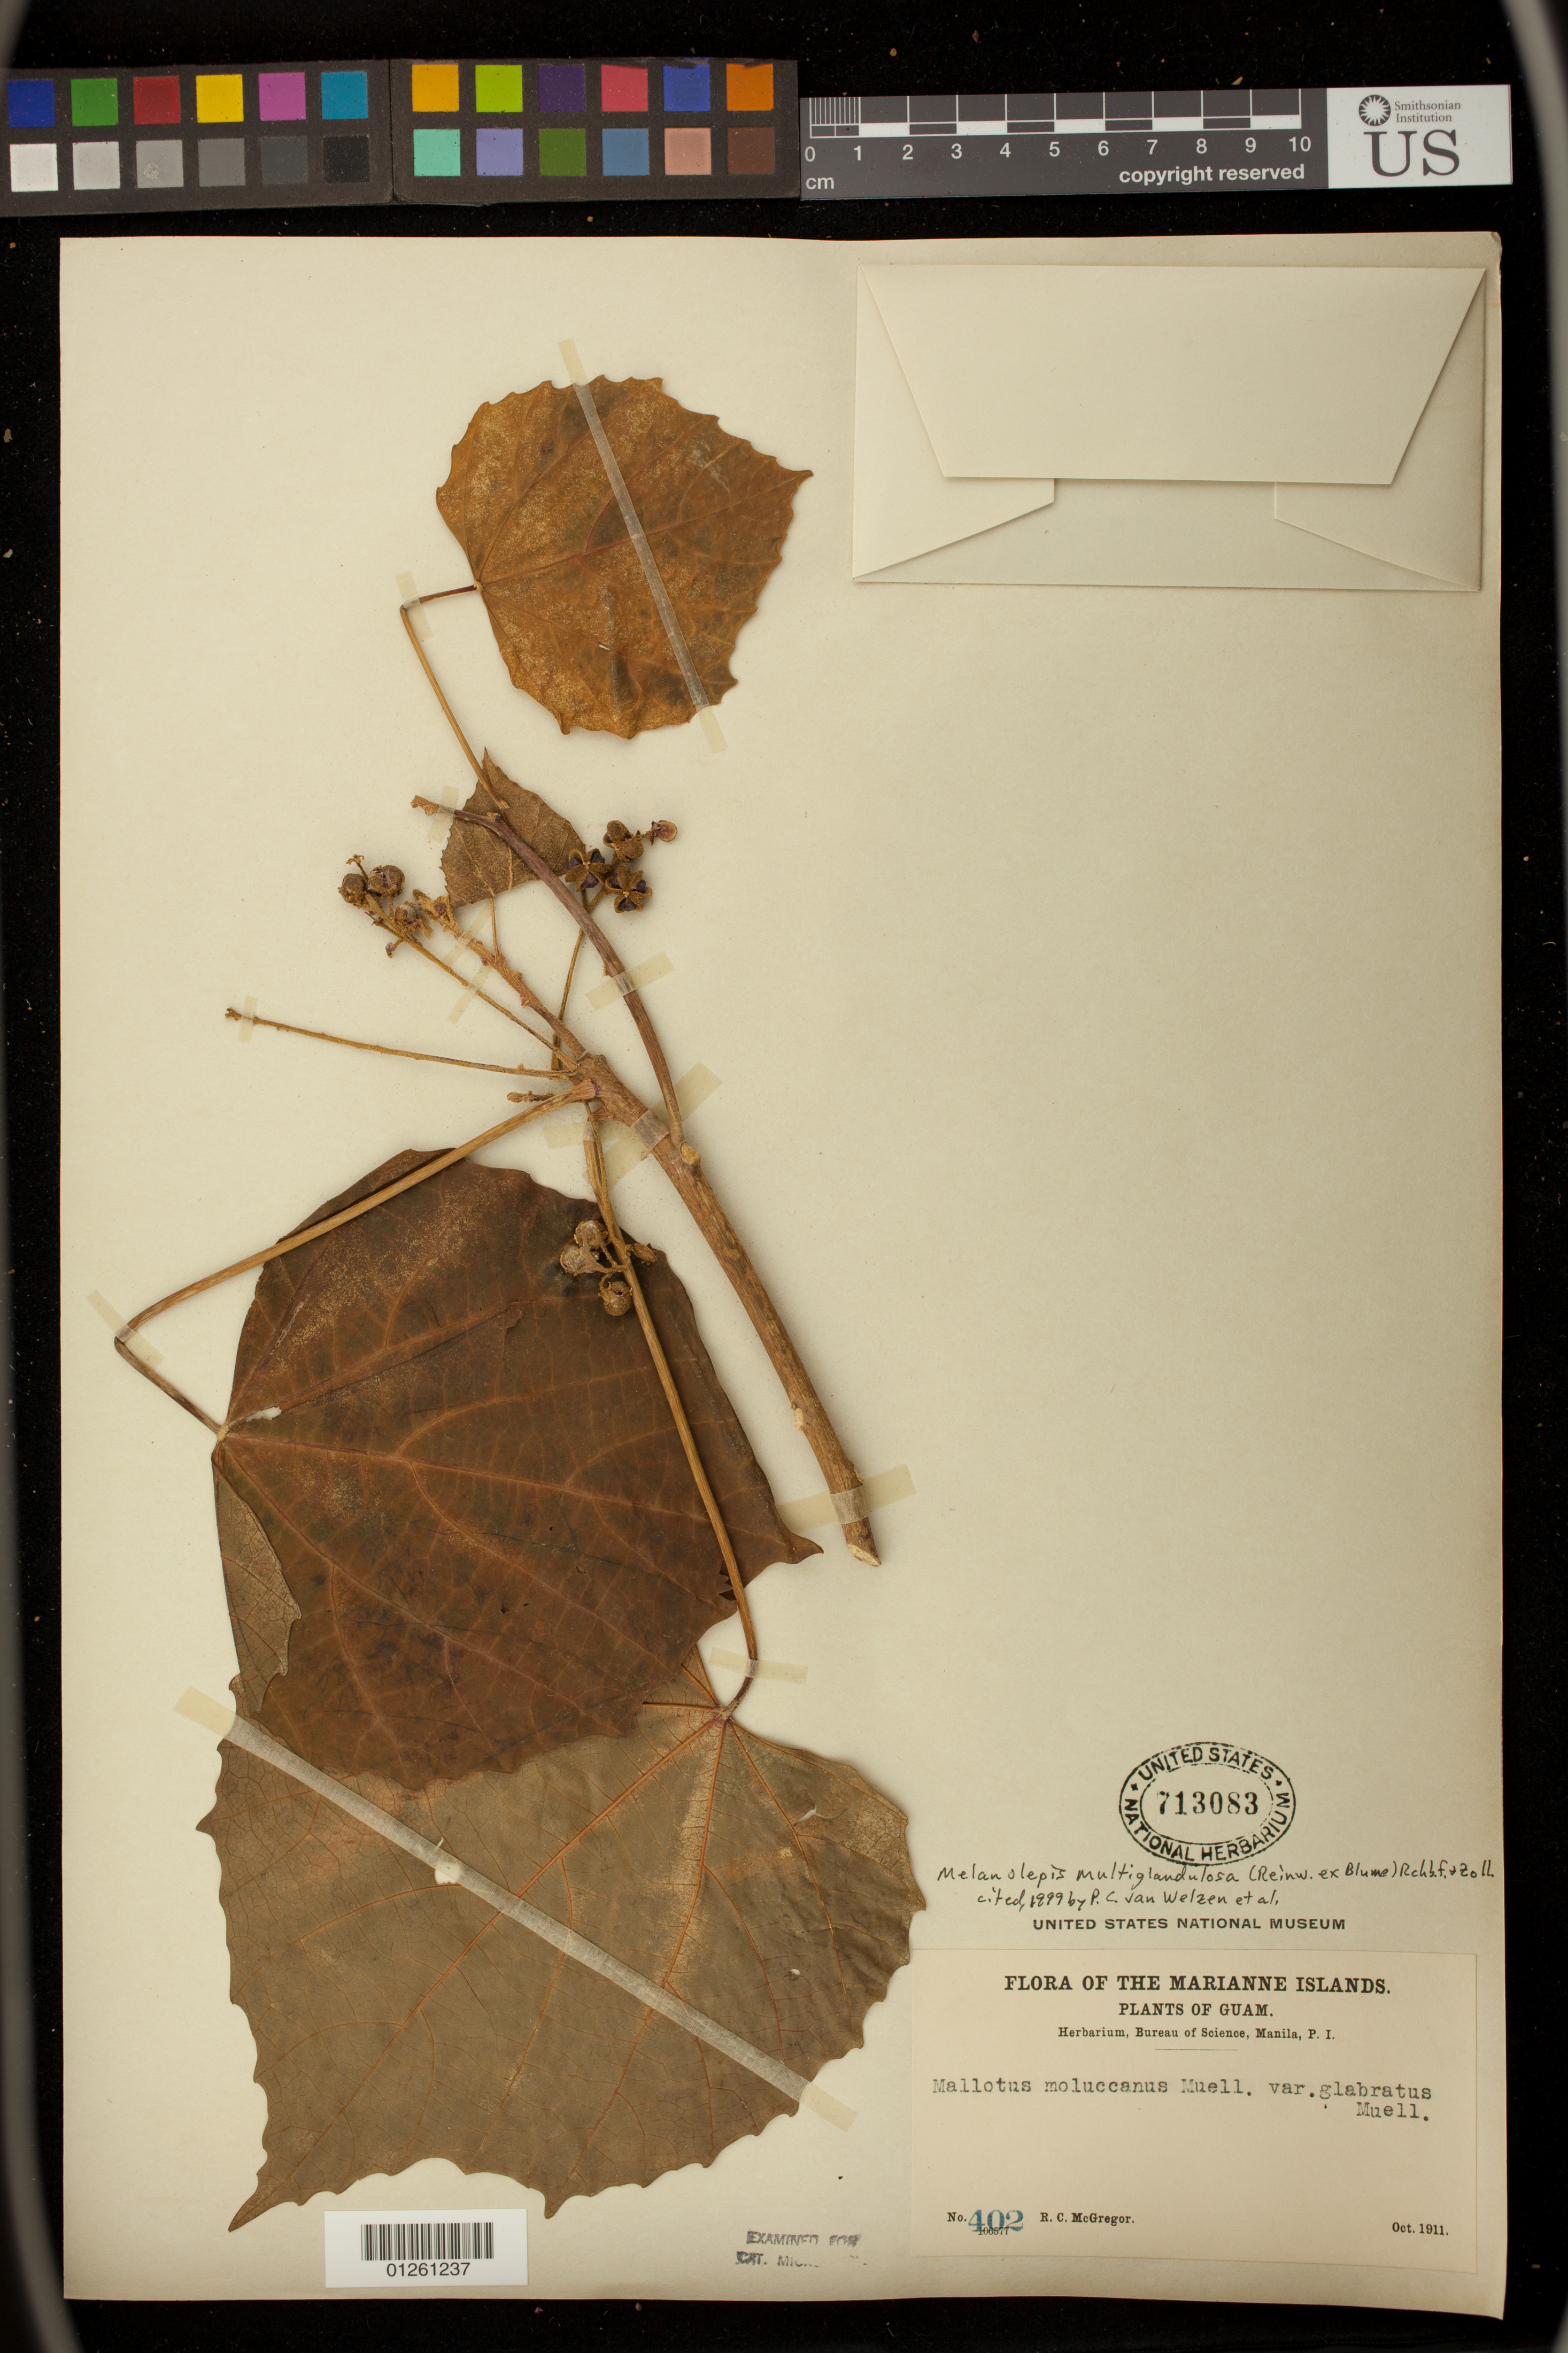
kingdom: Plantae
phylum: Tracheophyta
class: Magnoliopsida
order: Malpighiales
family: Euphorbiaceae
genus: Melanolepis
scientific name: Melanolepis multiglandulosa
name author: (Reinw. ex Blume) Rchb. f. & Zoll.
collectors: R. C. McGregor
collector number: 402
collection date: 1911-10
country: Guam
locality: Marianne Islands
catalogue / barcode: US 713083